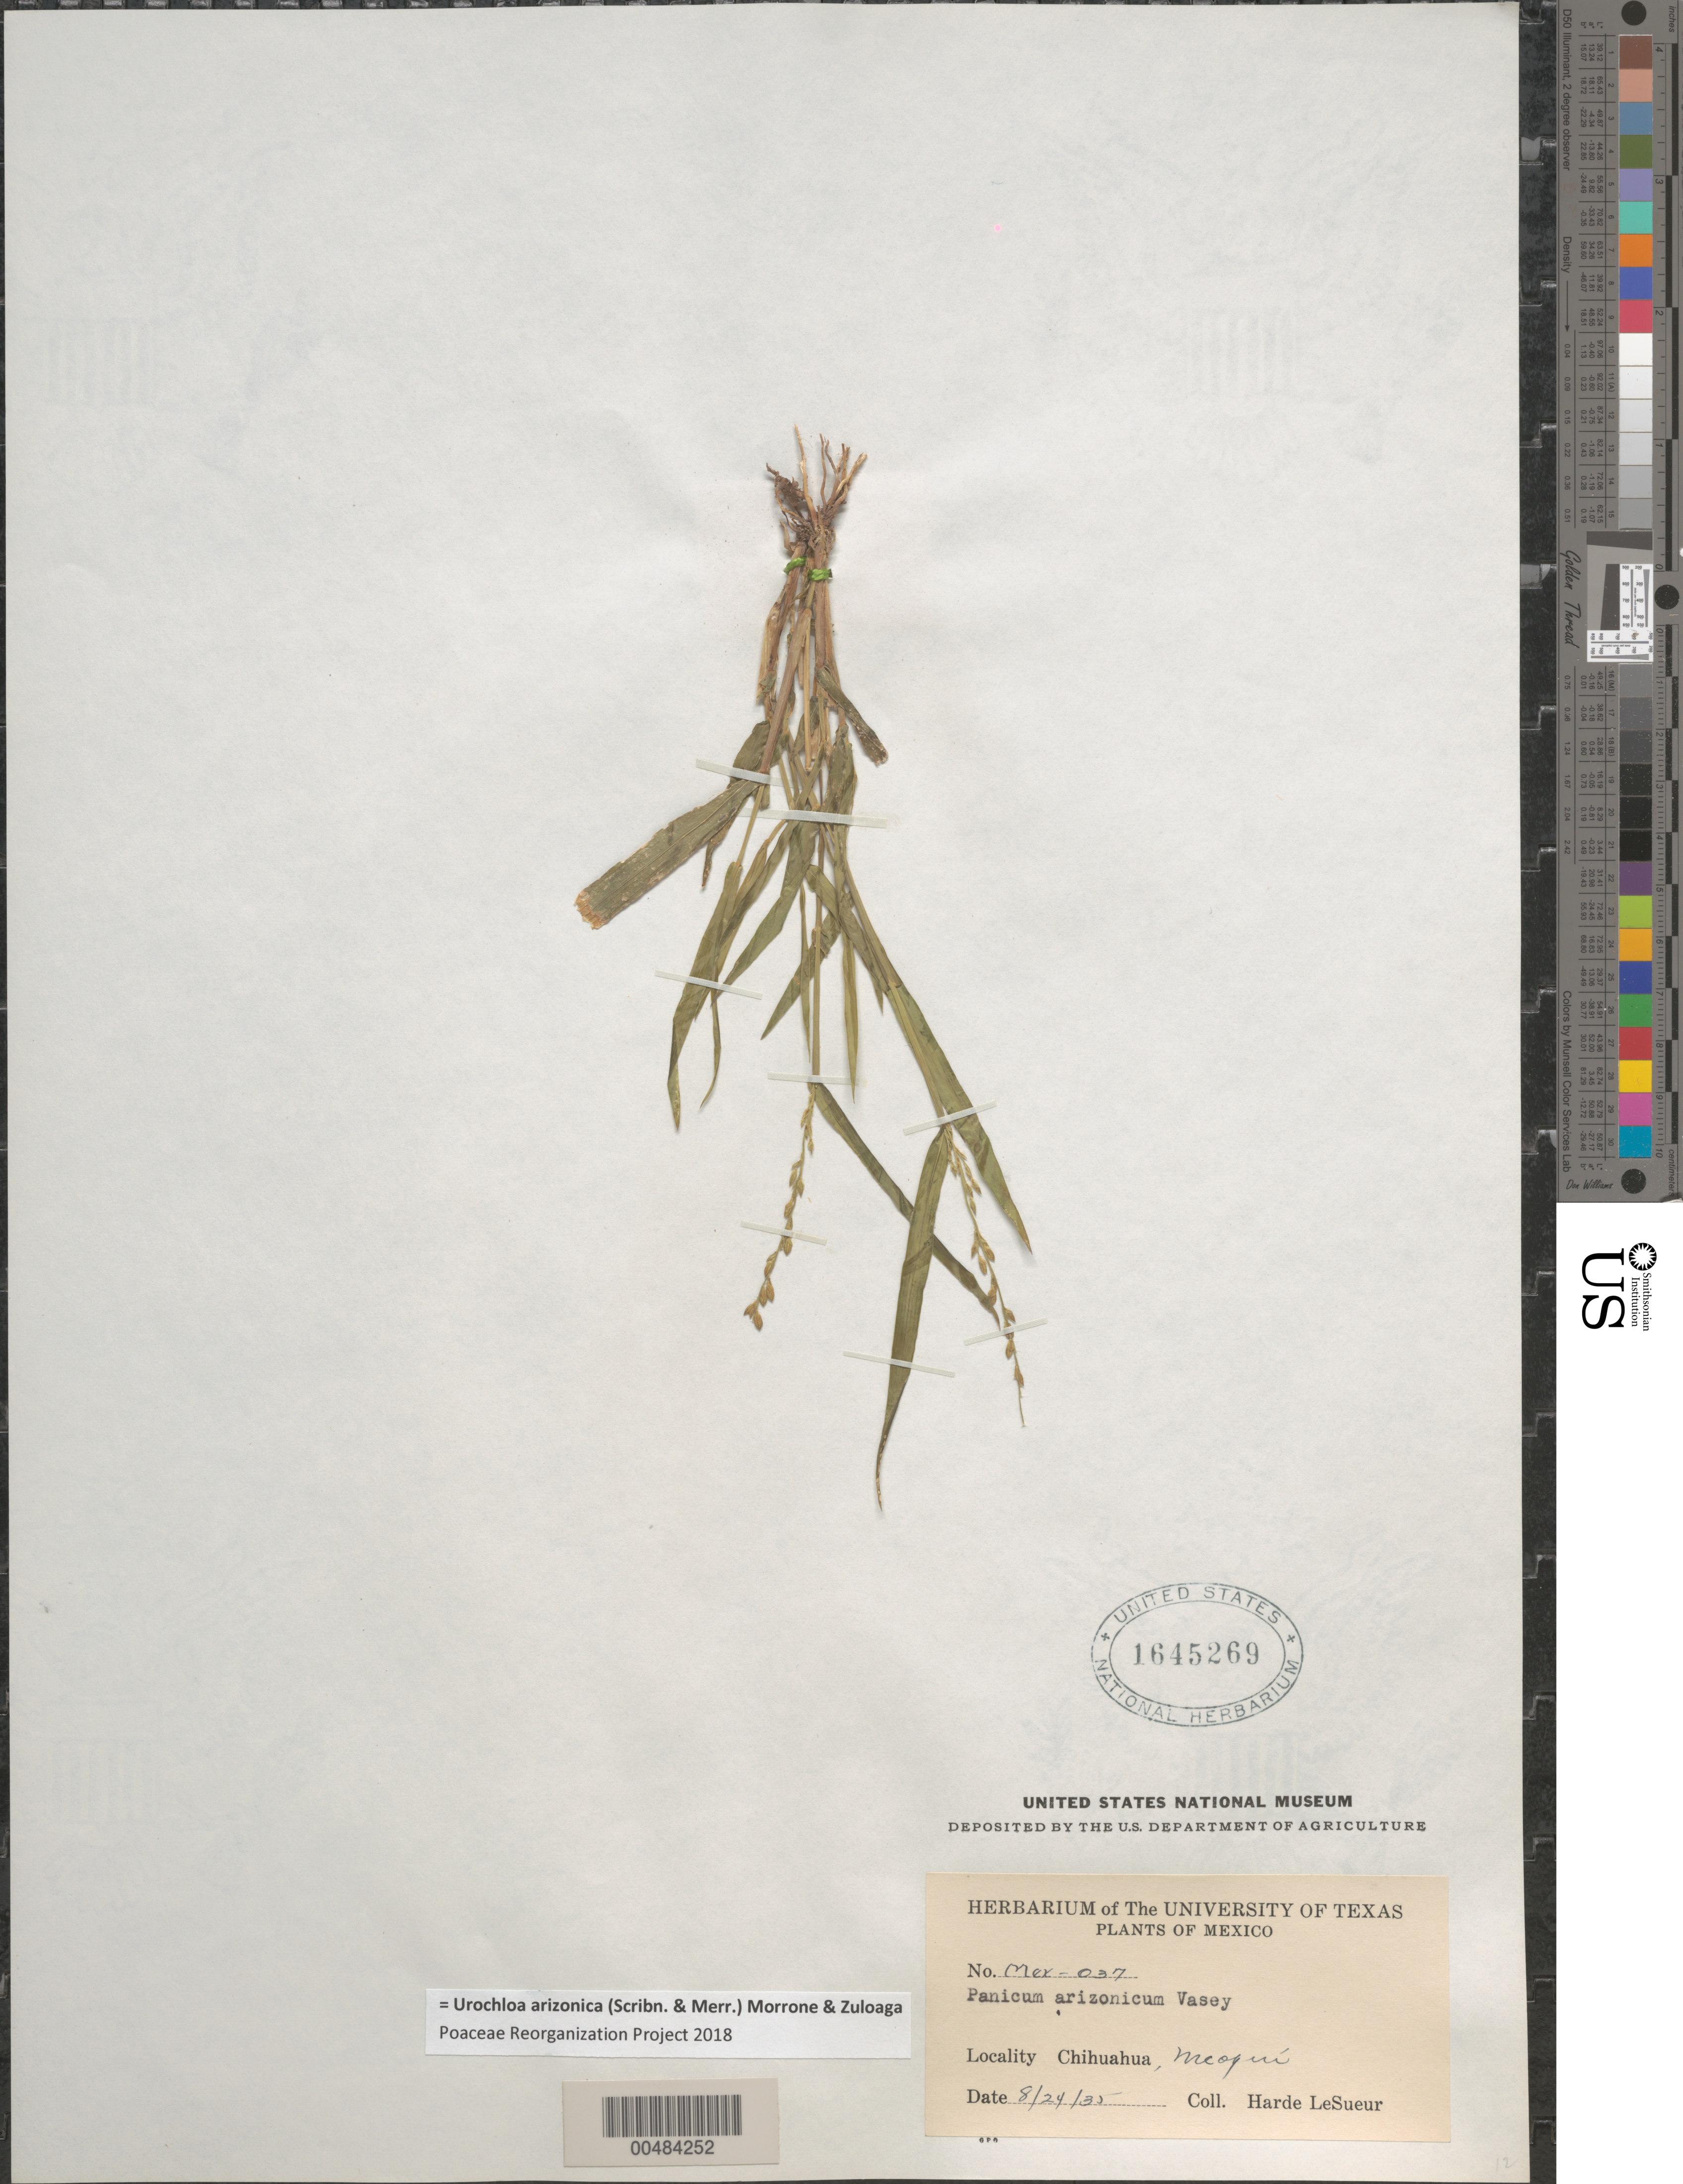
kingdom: Plantae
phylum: Tracheophyta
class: Liliopsida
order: Poales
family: Poaceae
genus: Brachiaria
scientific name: Brachiaria arizonicum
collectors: D. H. LeSueur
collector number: Mex-037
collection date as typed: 24 Aug 1935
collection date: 1935-08-24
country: Mexico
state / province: Chihuahua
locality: Meoqu¡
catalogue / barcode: US 1645269